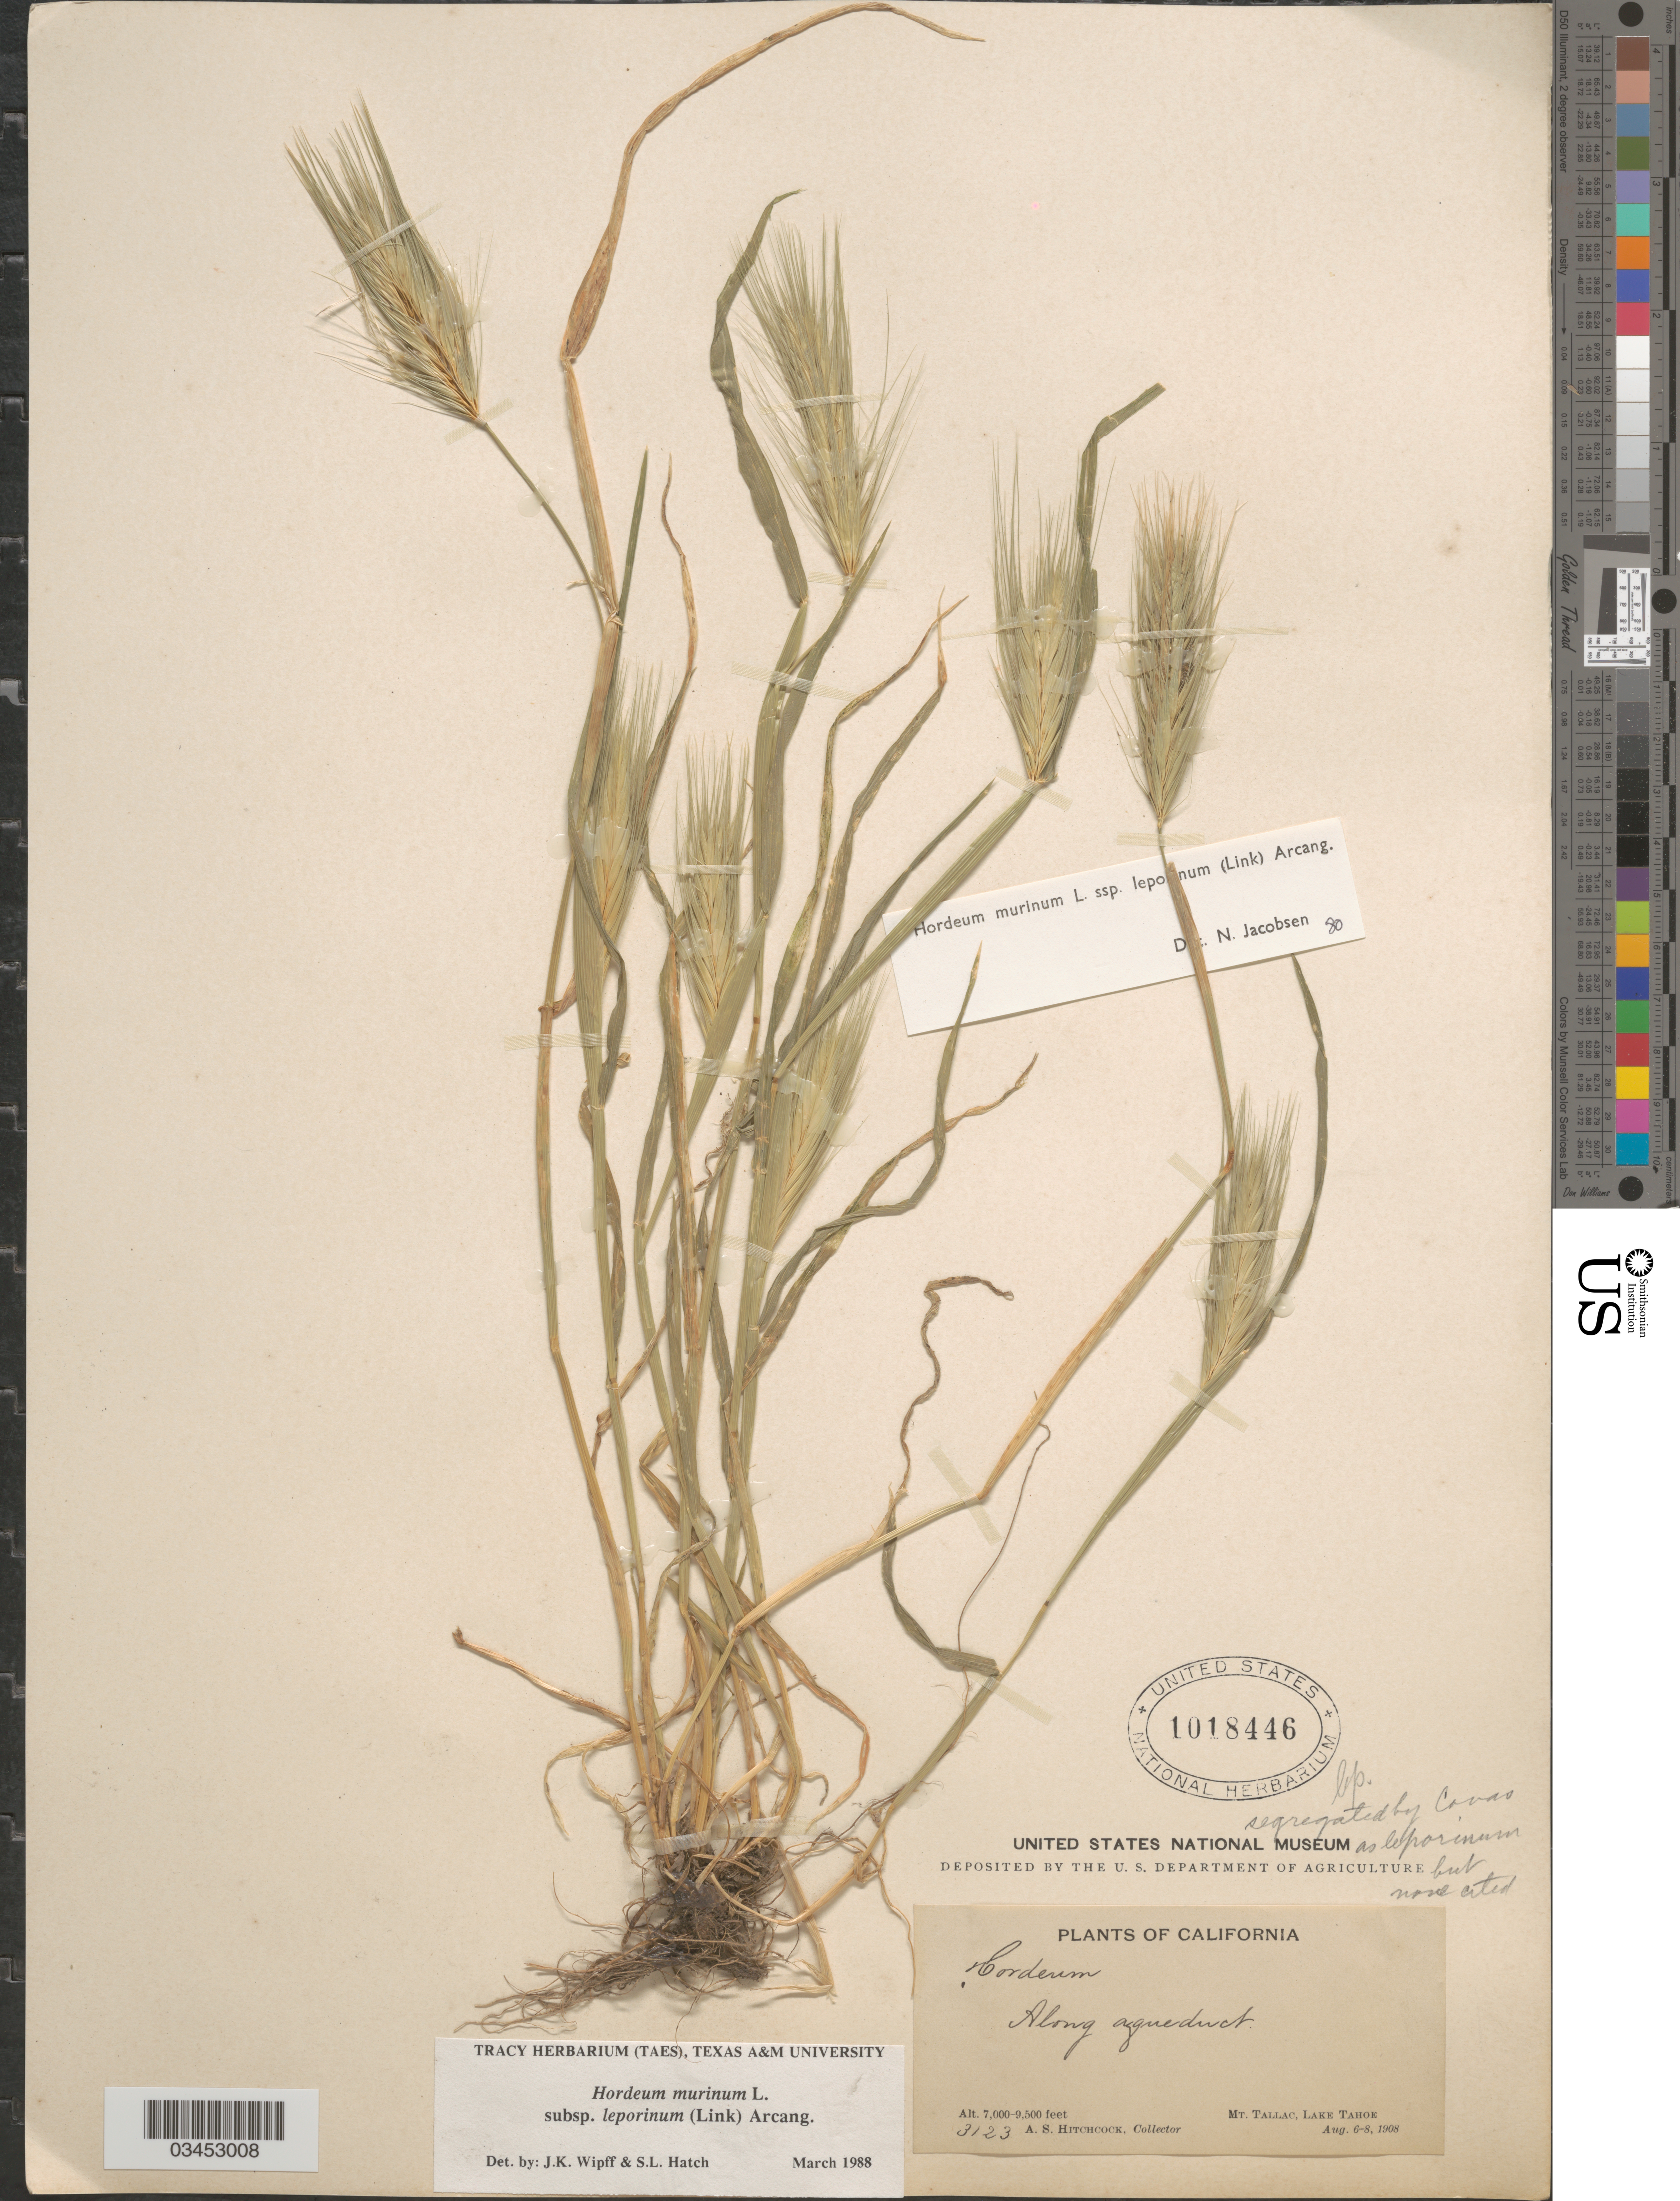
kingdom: Plantae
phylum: Tracheophyta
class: Liliopsida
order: Poales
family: Poaceae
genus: Hordeum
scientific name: Hordeum murinum subsp. leporinum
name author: (Link) Arcang.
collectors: A. S. Hitchcock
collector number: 3123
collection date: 1908-08-06/1908-08-08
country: United States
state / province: California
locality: Along aqueduct. Mt. Tallac, Lake Tahoe.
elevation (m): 2134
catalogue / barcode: US 1018446